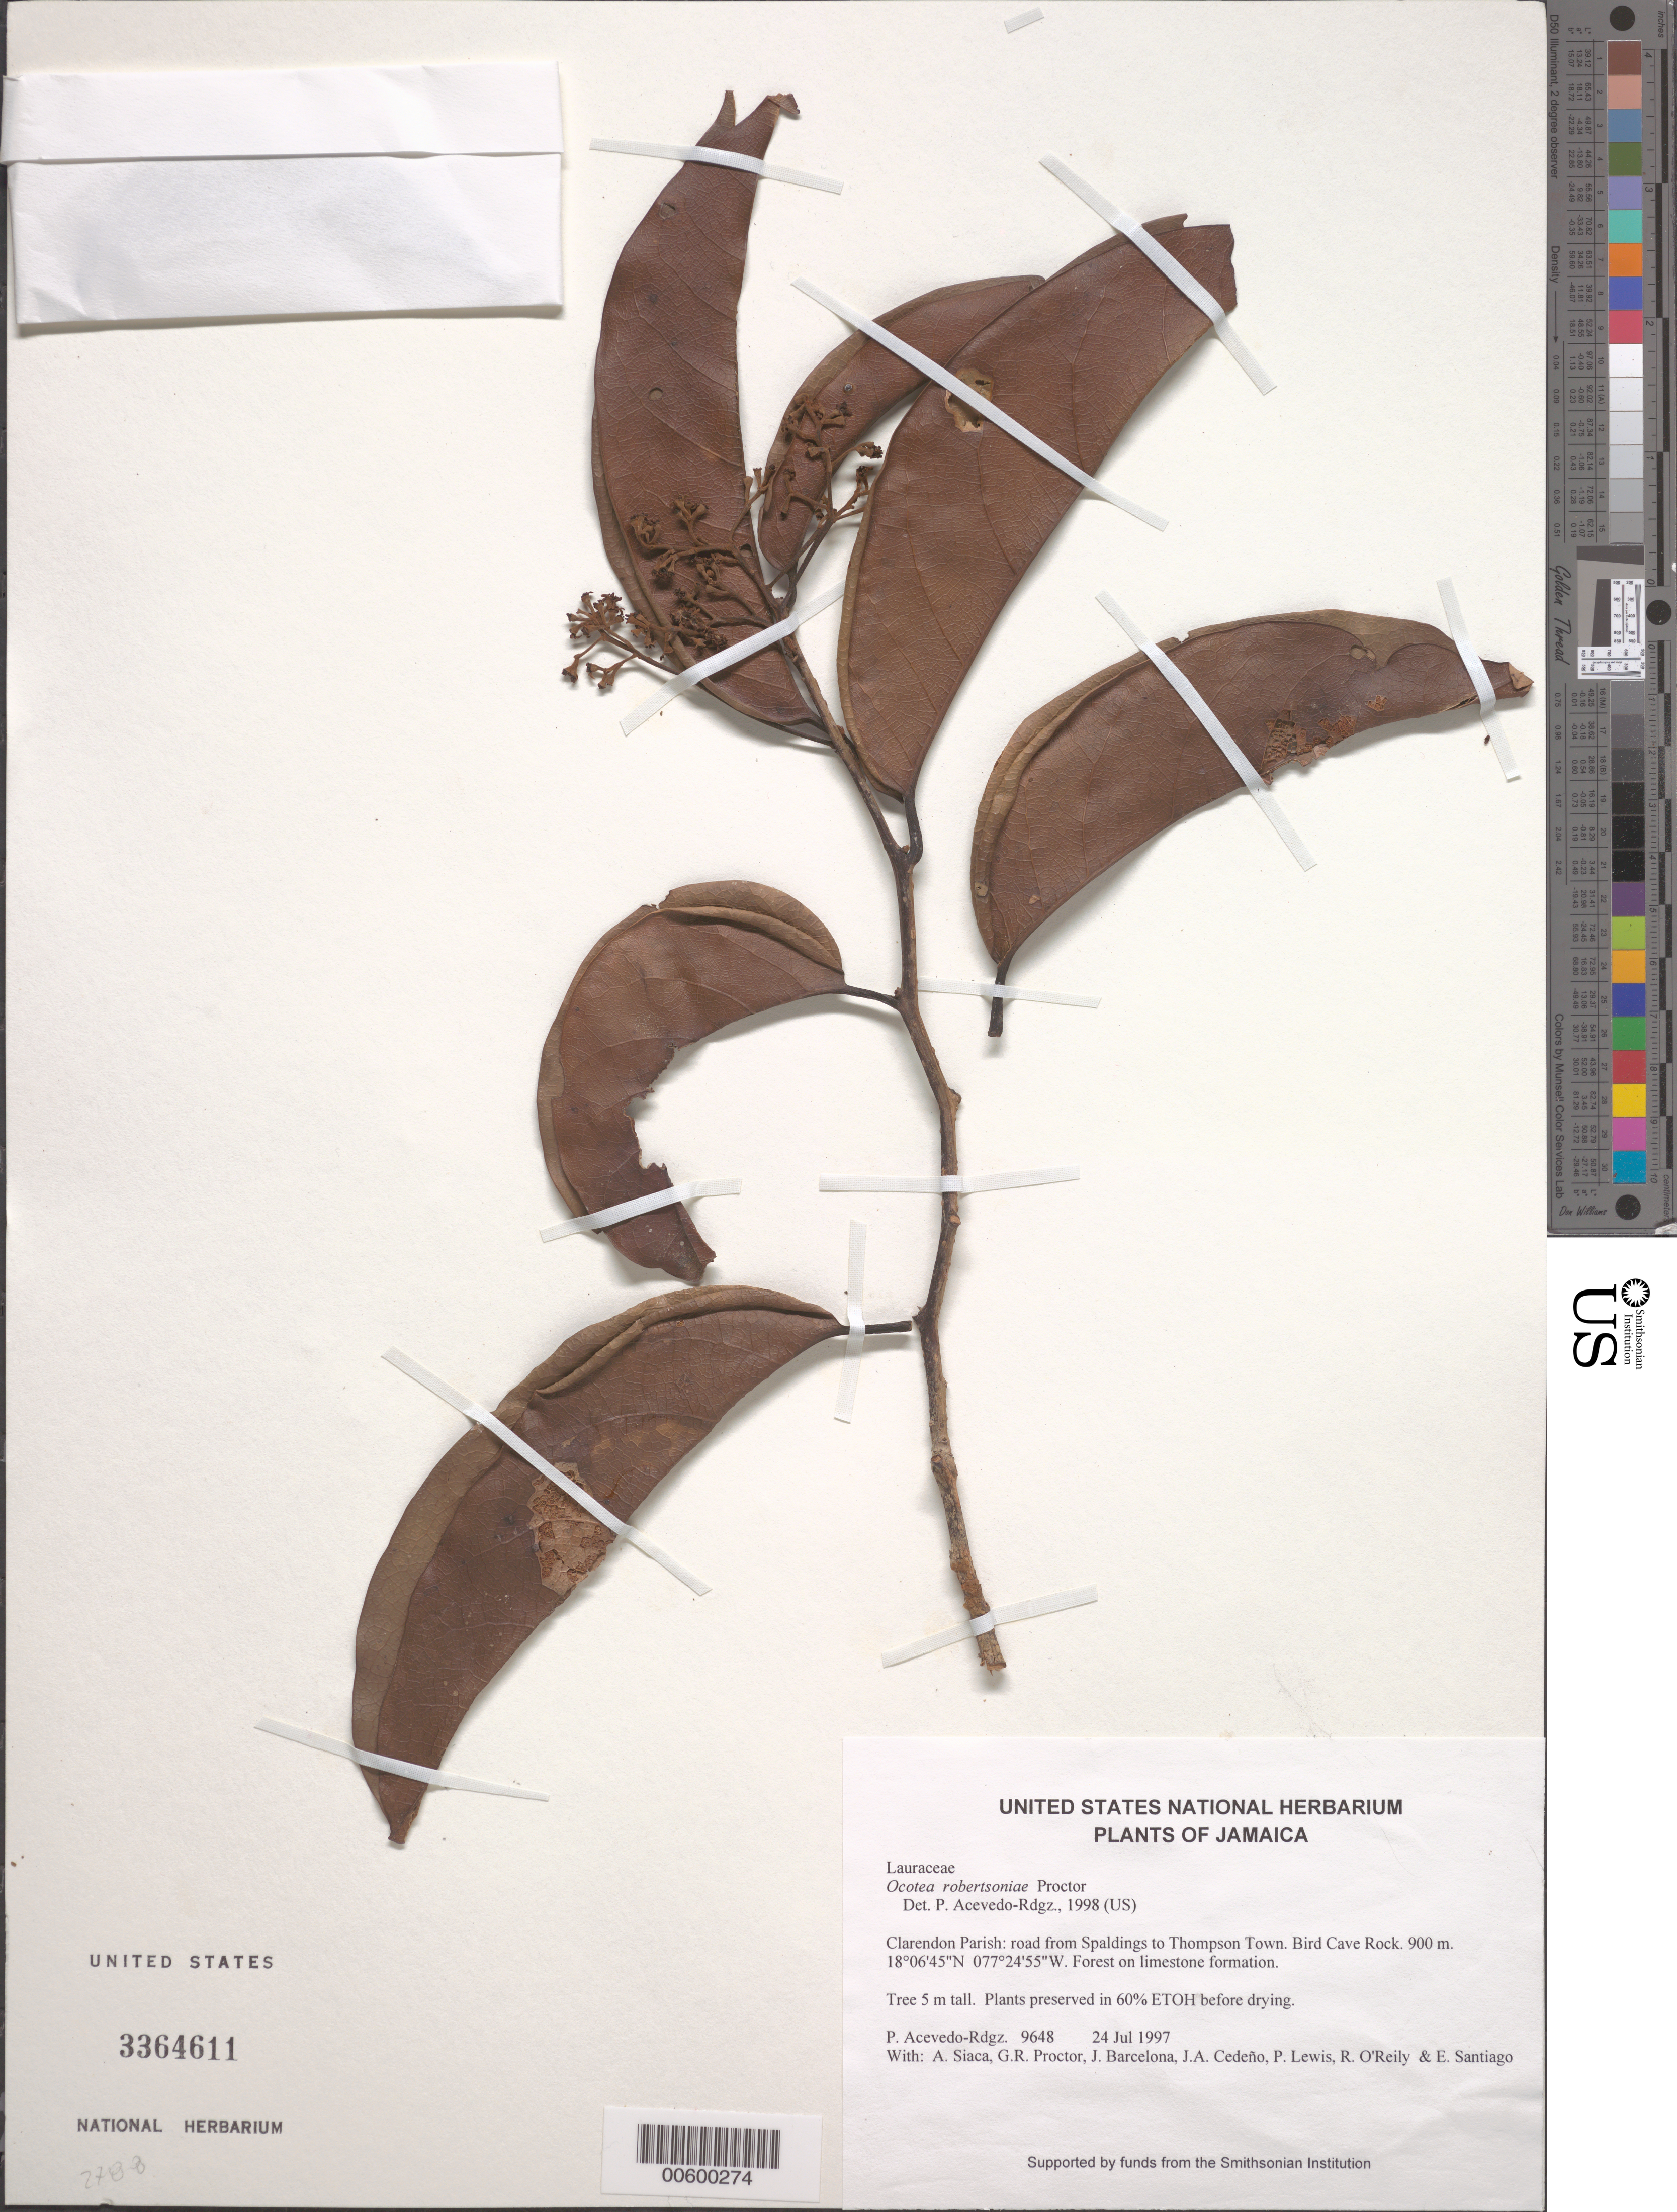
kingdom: Plantae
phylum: Tracheophyta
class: Magnoliopsida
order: Laurales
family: Lauraceae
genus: Ocotea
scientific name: Ocotea robertsonae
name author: Proctor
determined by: Acevedo-Rodríguez, P., (BOT), Smithsonian Institution - National Museum of Natural History (UNITED STATES)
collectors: P. Acevedo-Rodr., A. Siaca, G. R. Proctor, J. Barcelona, J. A. Cedeño M., P. Lewis & R. O'Reilly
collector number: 9648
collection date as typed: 24 Jul 1997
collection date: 1997-07-24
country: Jamaica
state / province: Clarendon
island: Jamaica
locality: Clarendon Parish: road from Spaldings to Thompson Town. Bird Cave Rock.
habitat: Forest on limestone formation.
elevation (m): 900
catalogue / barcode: US 3364611